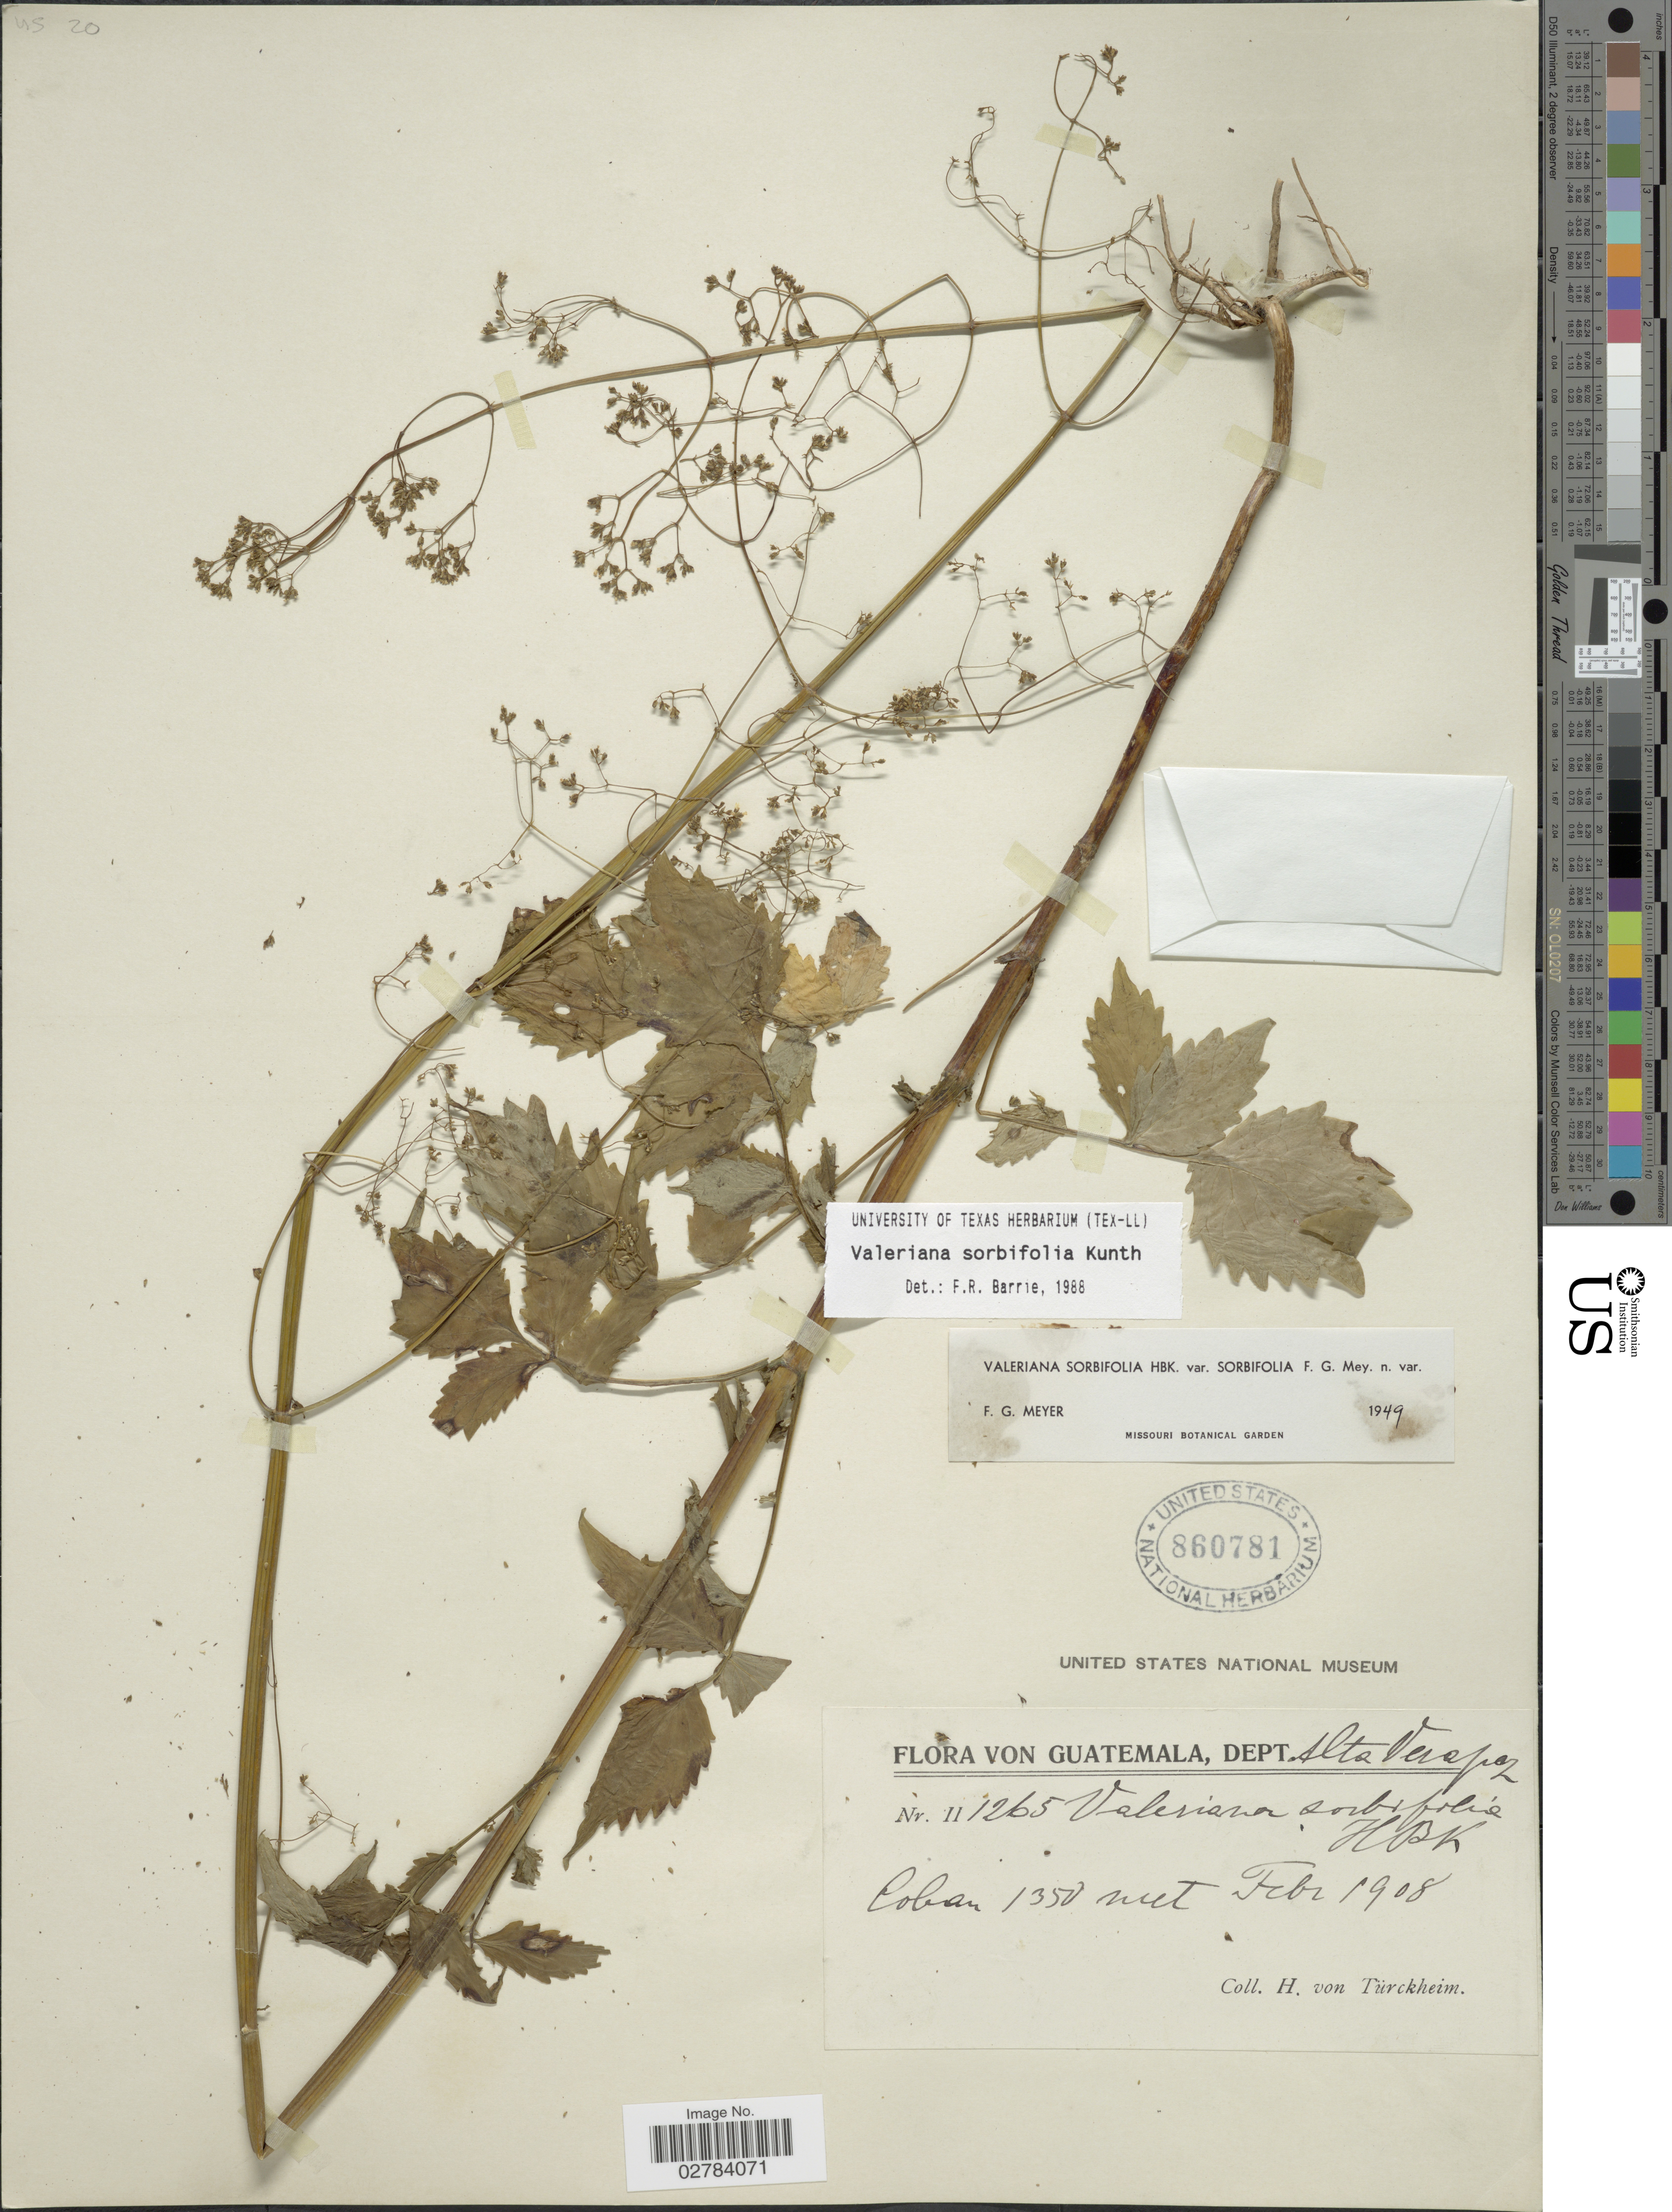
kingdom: Plantae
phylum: Tracheophyta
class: Magnoliopsida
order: Dipsacales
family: Caprifoliaceae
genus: Valeriana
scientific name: Valeriana sorbifolia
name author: Kunth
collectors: H. von Türckheim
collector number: II1265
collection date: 1908-02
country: Guatemala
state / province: Alta Verapaz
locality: Dept. Alta Verapaz, Coban.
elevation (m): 1350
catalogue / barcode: US 860781